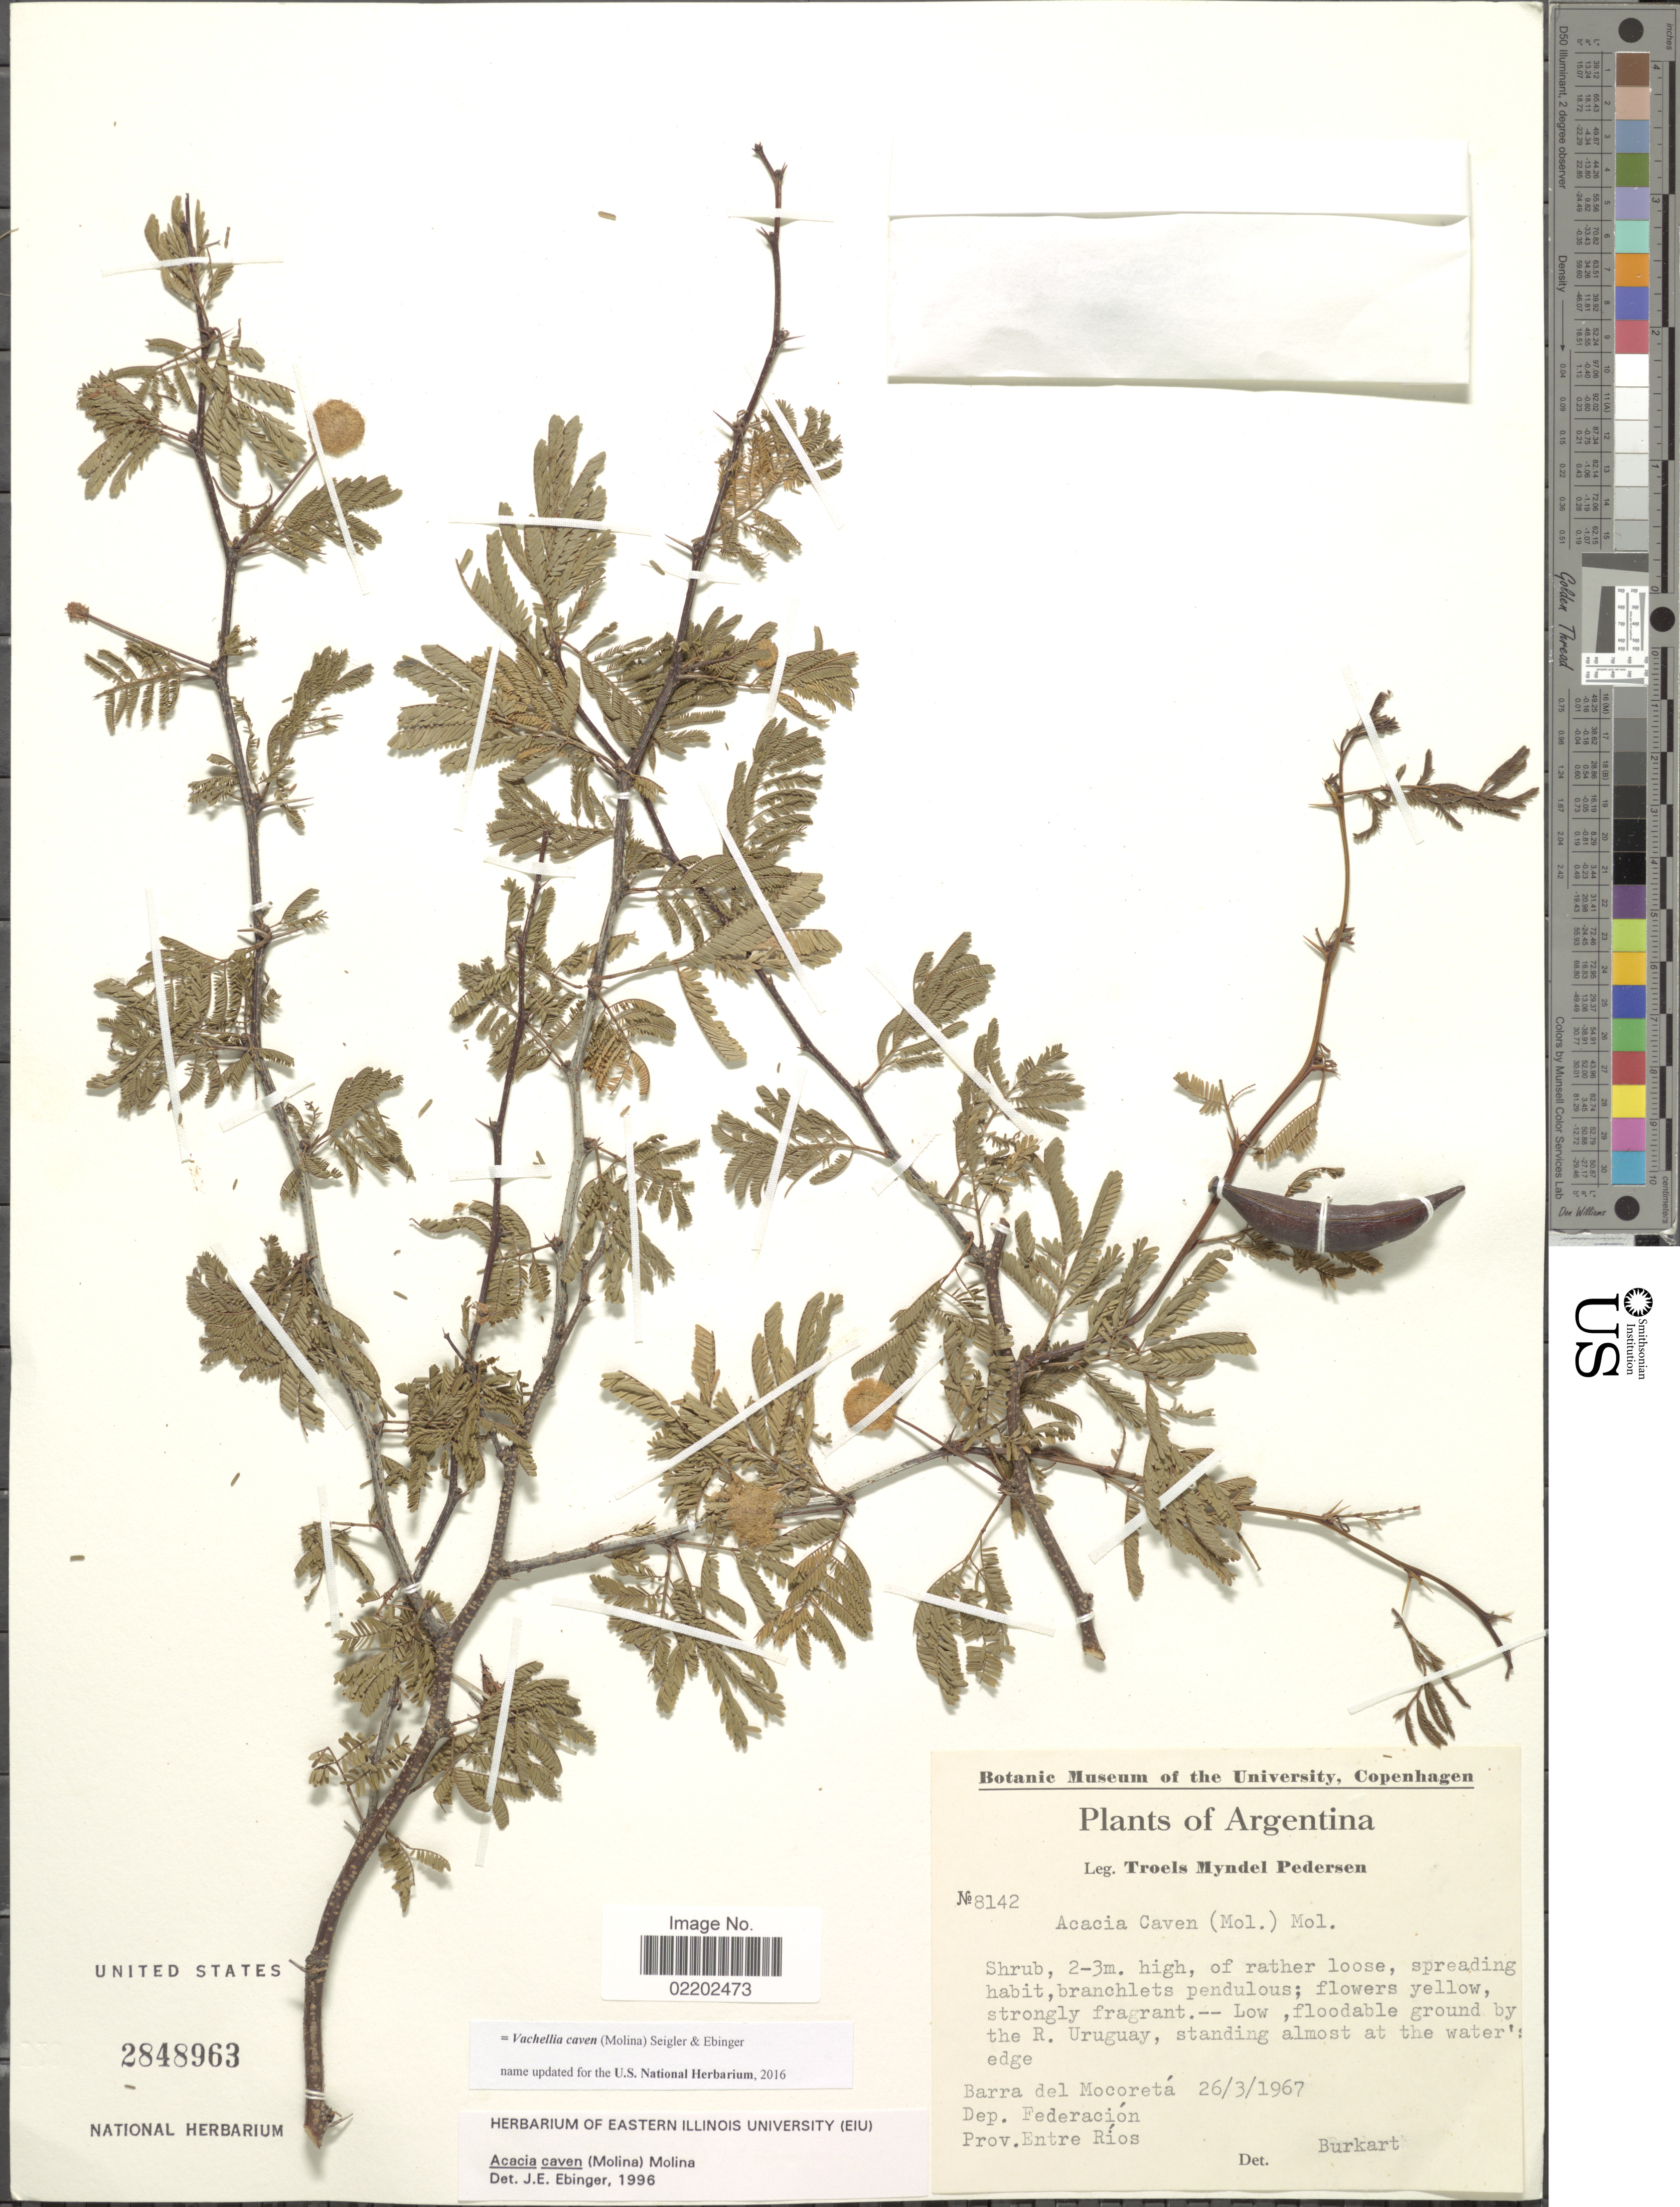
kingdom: Plantae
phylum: Tracheophyta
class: Magnoliopsida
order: Fabales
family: Fabaceae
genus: Vachellia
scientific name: Vachellia caven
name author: (Molina) Seigler & Ebinger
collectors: T. Pederson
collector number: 8142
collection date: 1967-03-26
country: Argentina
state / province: Entre Rios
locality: Low, floodable ground by the R. Urugua, standing almost at the water's edge, Barra del Mocoretá, dep. Federación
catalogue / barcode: US 2848963